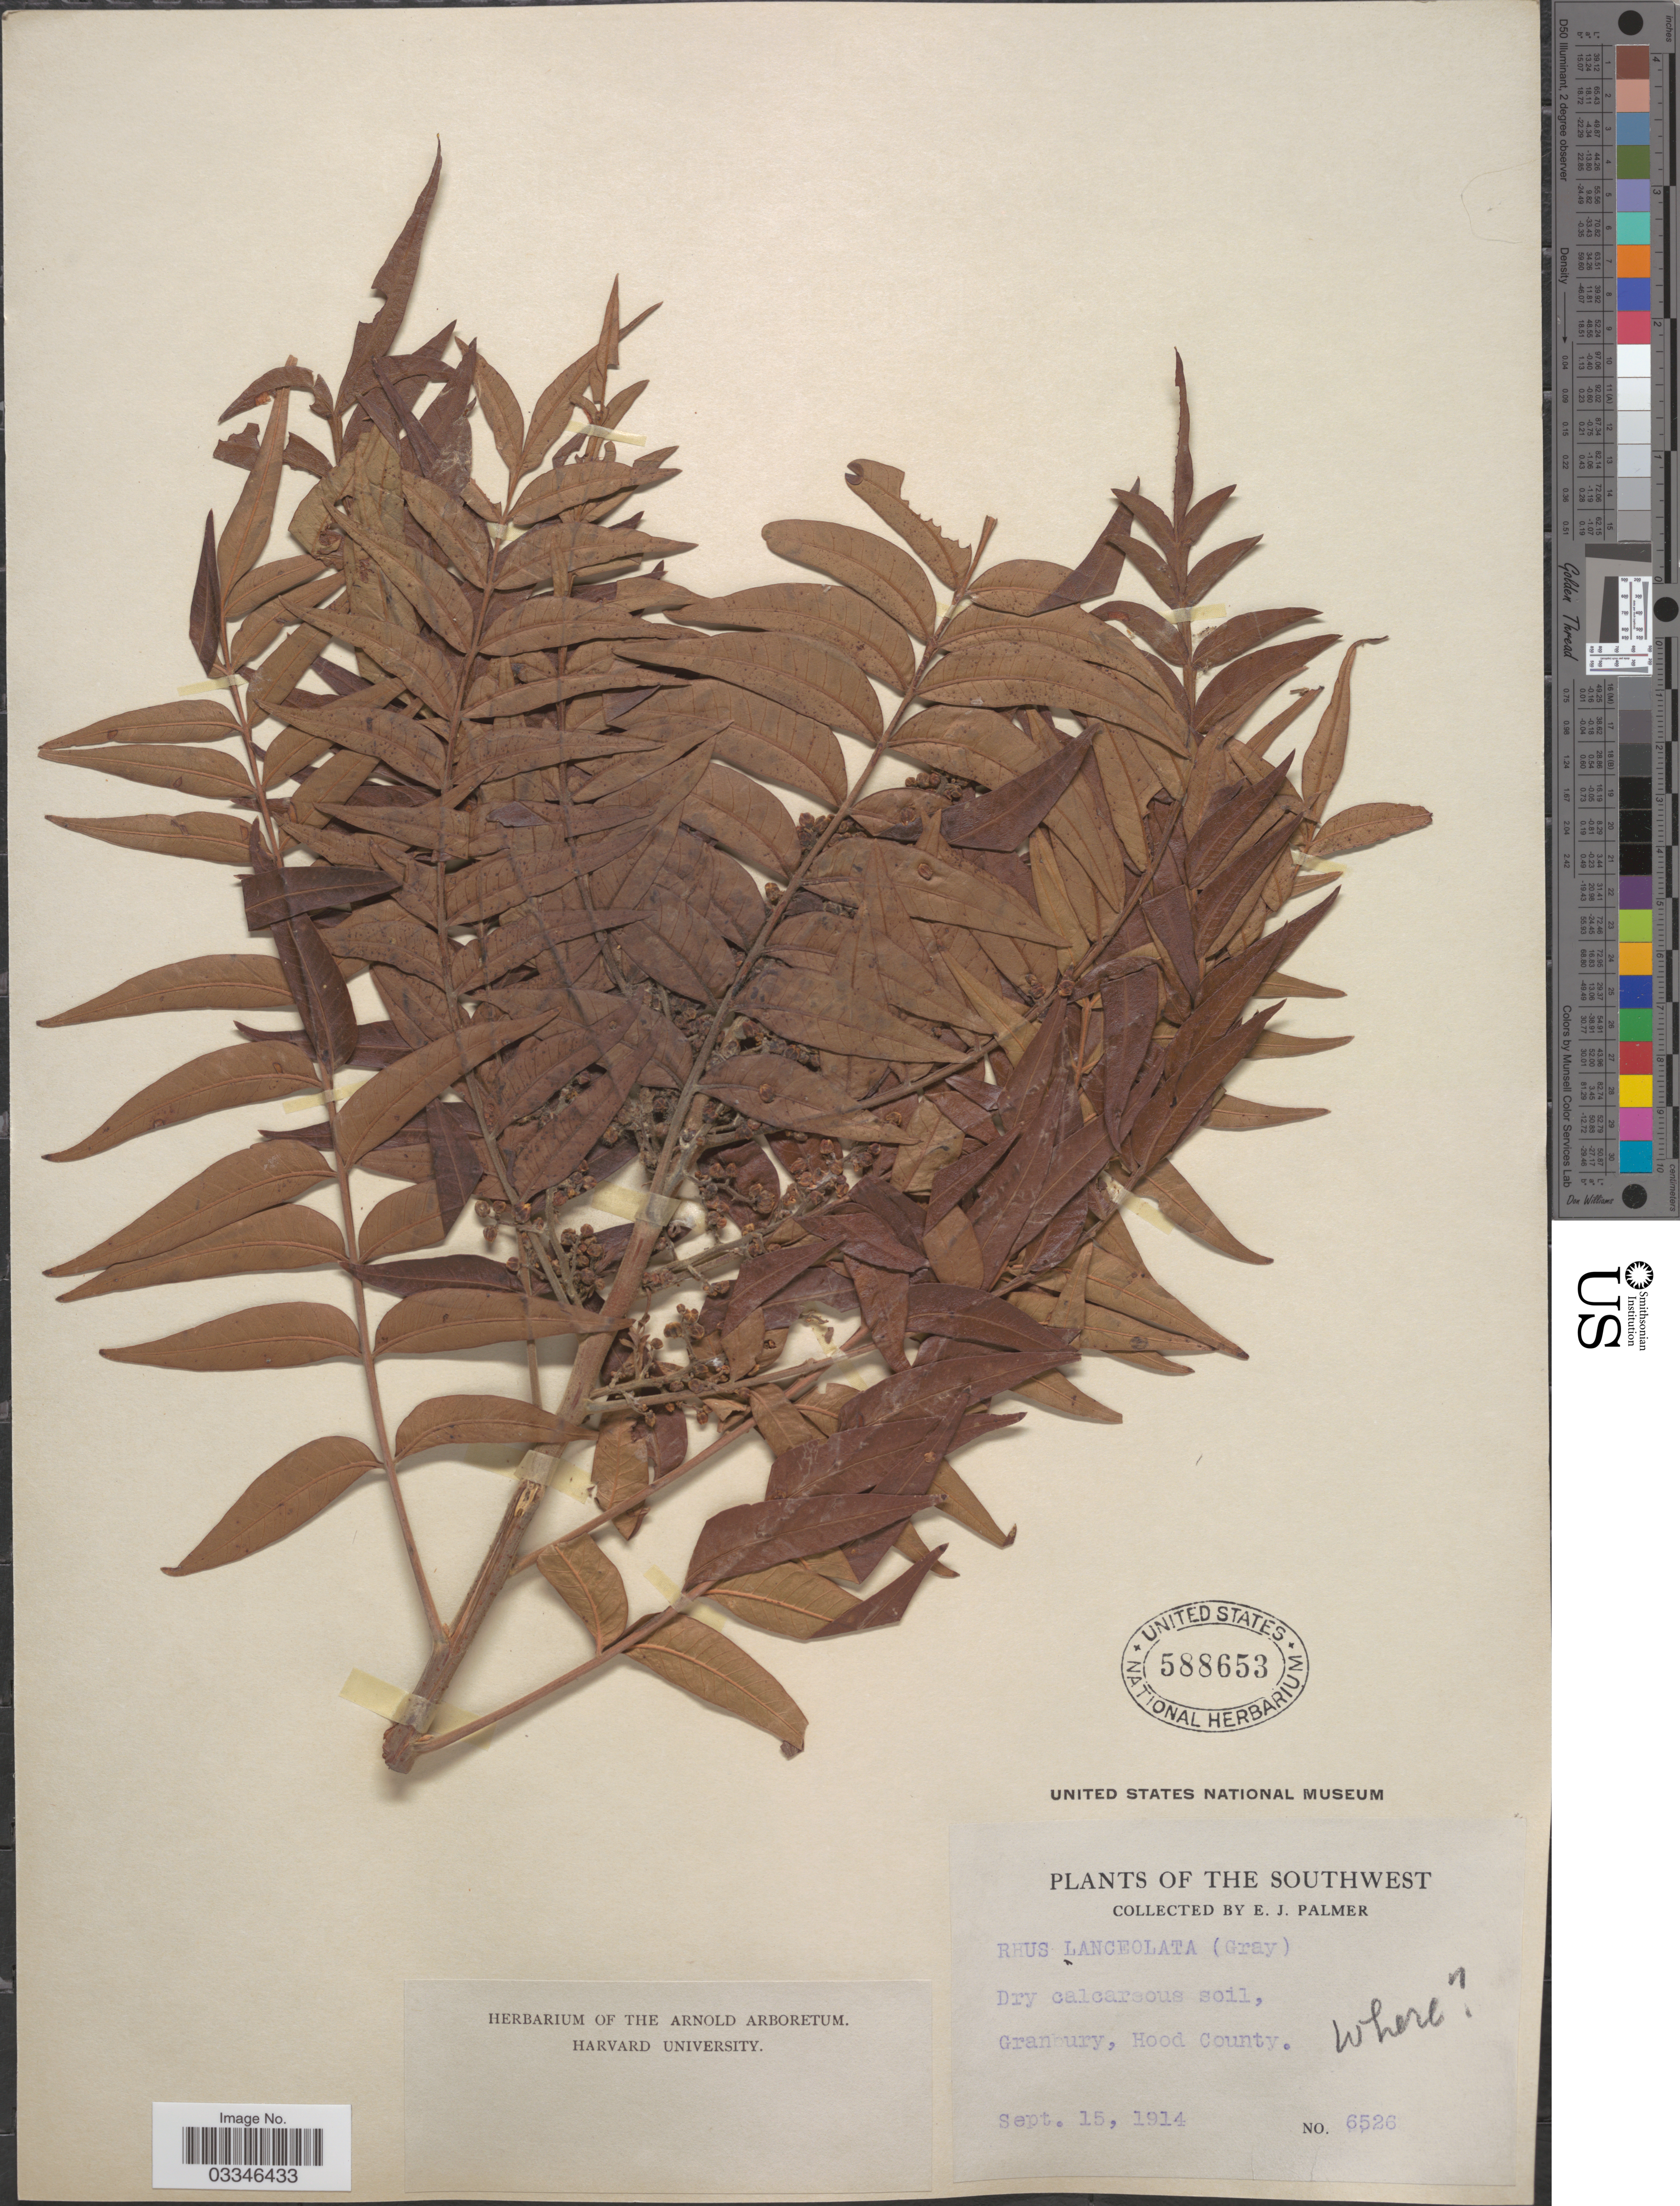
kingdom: Plantae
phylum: Tracheophyta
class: Magnoliopsida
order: Sapindales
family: Anacardiaceae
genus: Rhus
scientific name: Rhus lanceolata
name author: (A. Gray) Britton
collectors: E. J. Palmer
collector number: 6526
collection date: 1914-09-15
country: United States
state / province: Texas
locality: The Southwest, Granbury, Hood County.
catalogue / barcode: US 588653